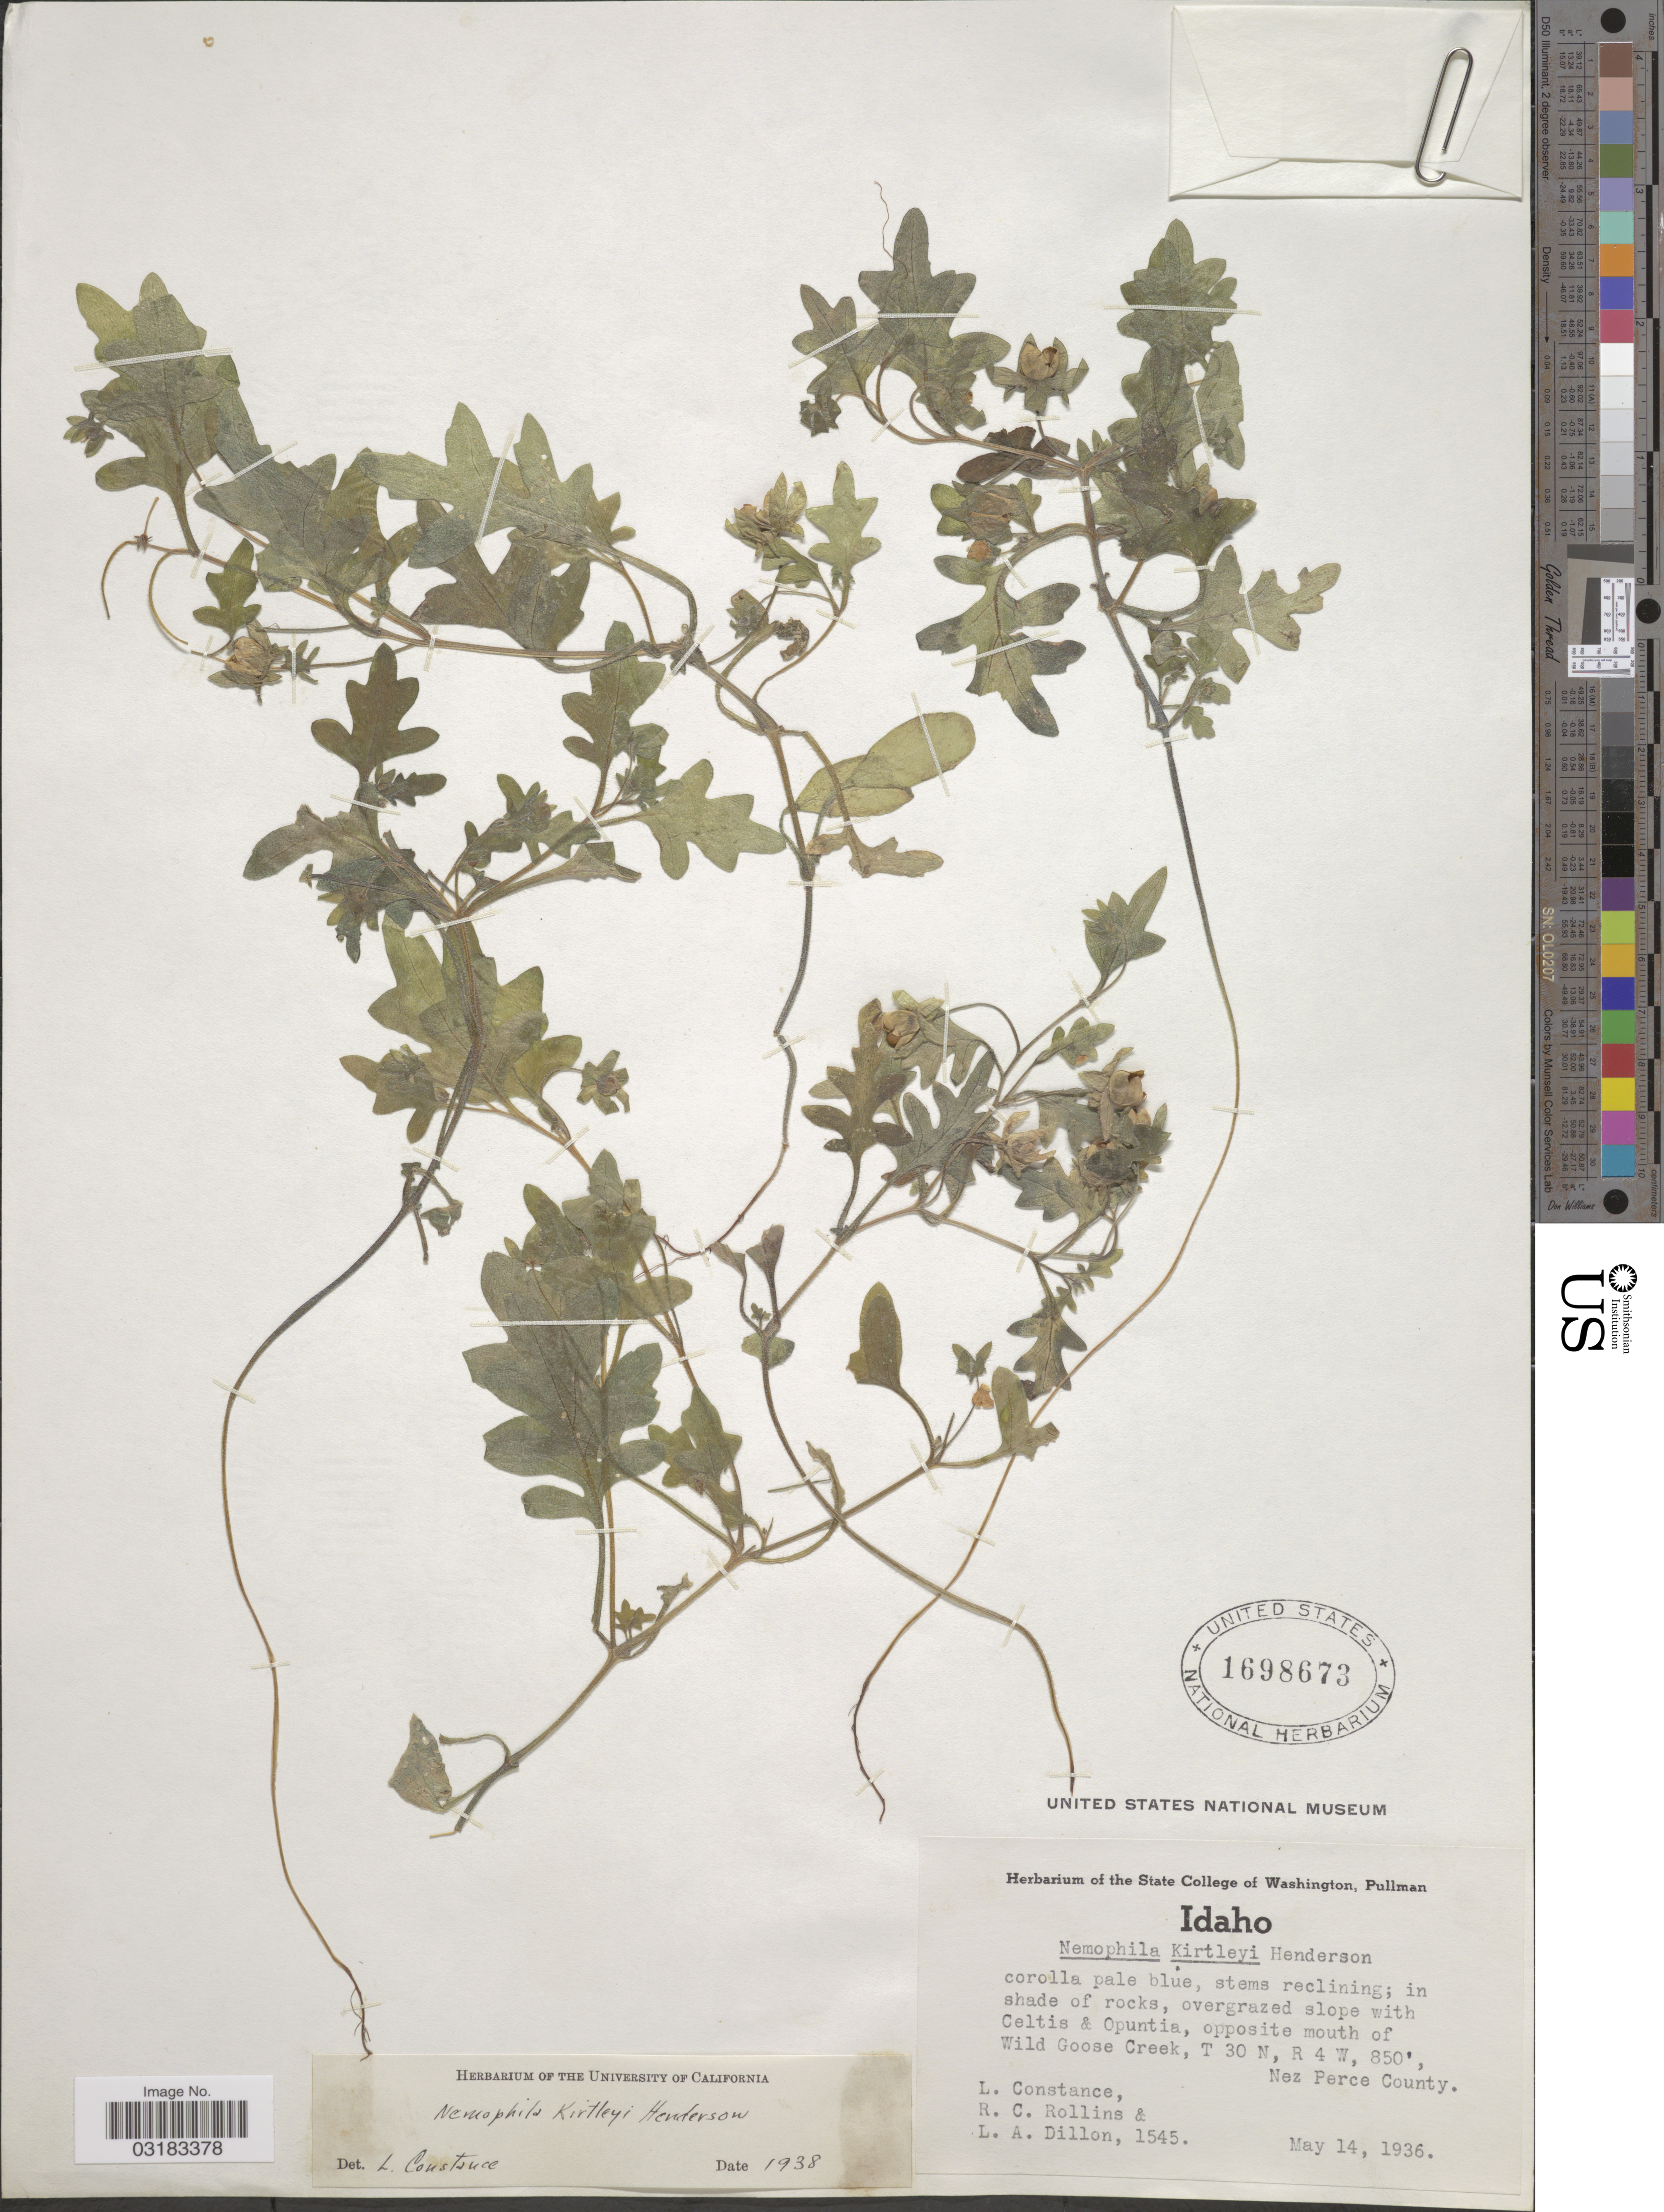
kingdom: Plantae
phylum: Tracheophyta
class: Magnoliopsida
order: Boraginales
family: Hydrophyllaceae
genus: Nemophila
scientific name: Nemophila kirtleyi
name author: L.F. Hend.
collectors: L. Constance, R. C. Rollins & L. Dillon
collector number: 1545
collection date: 1936-05-14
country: United States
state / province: Idaho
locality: Opposite mouth of Wild Goose Creek, T 30 N, R 4 W, Nez Perce County.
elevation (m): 259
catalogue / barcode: US 1698673